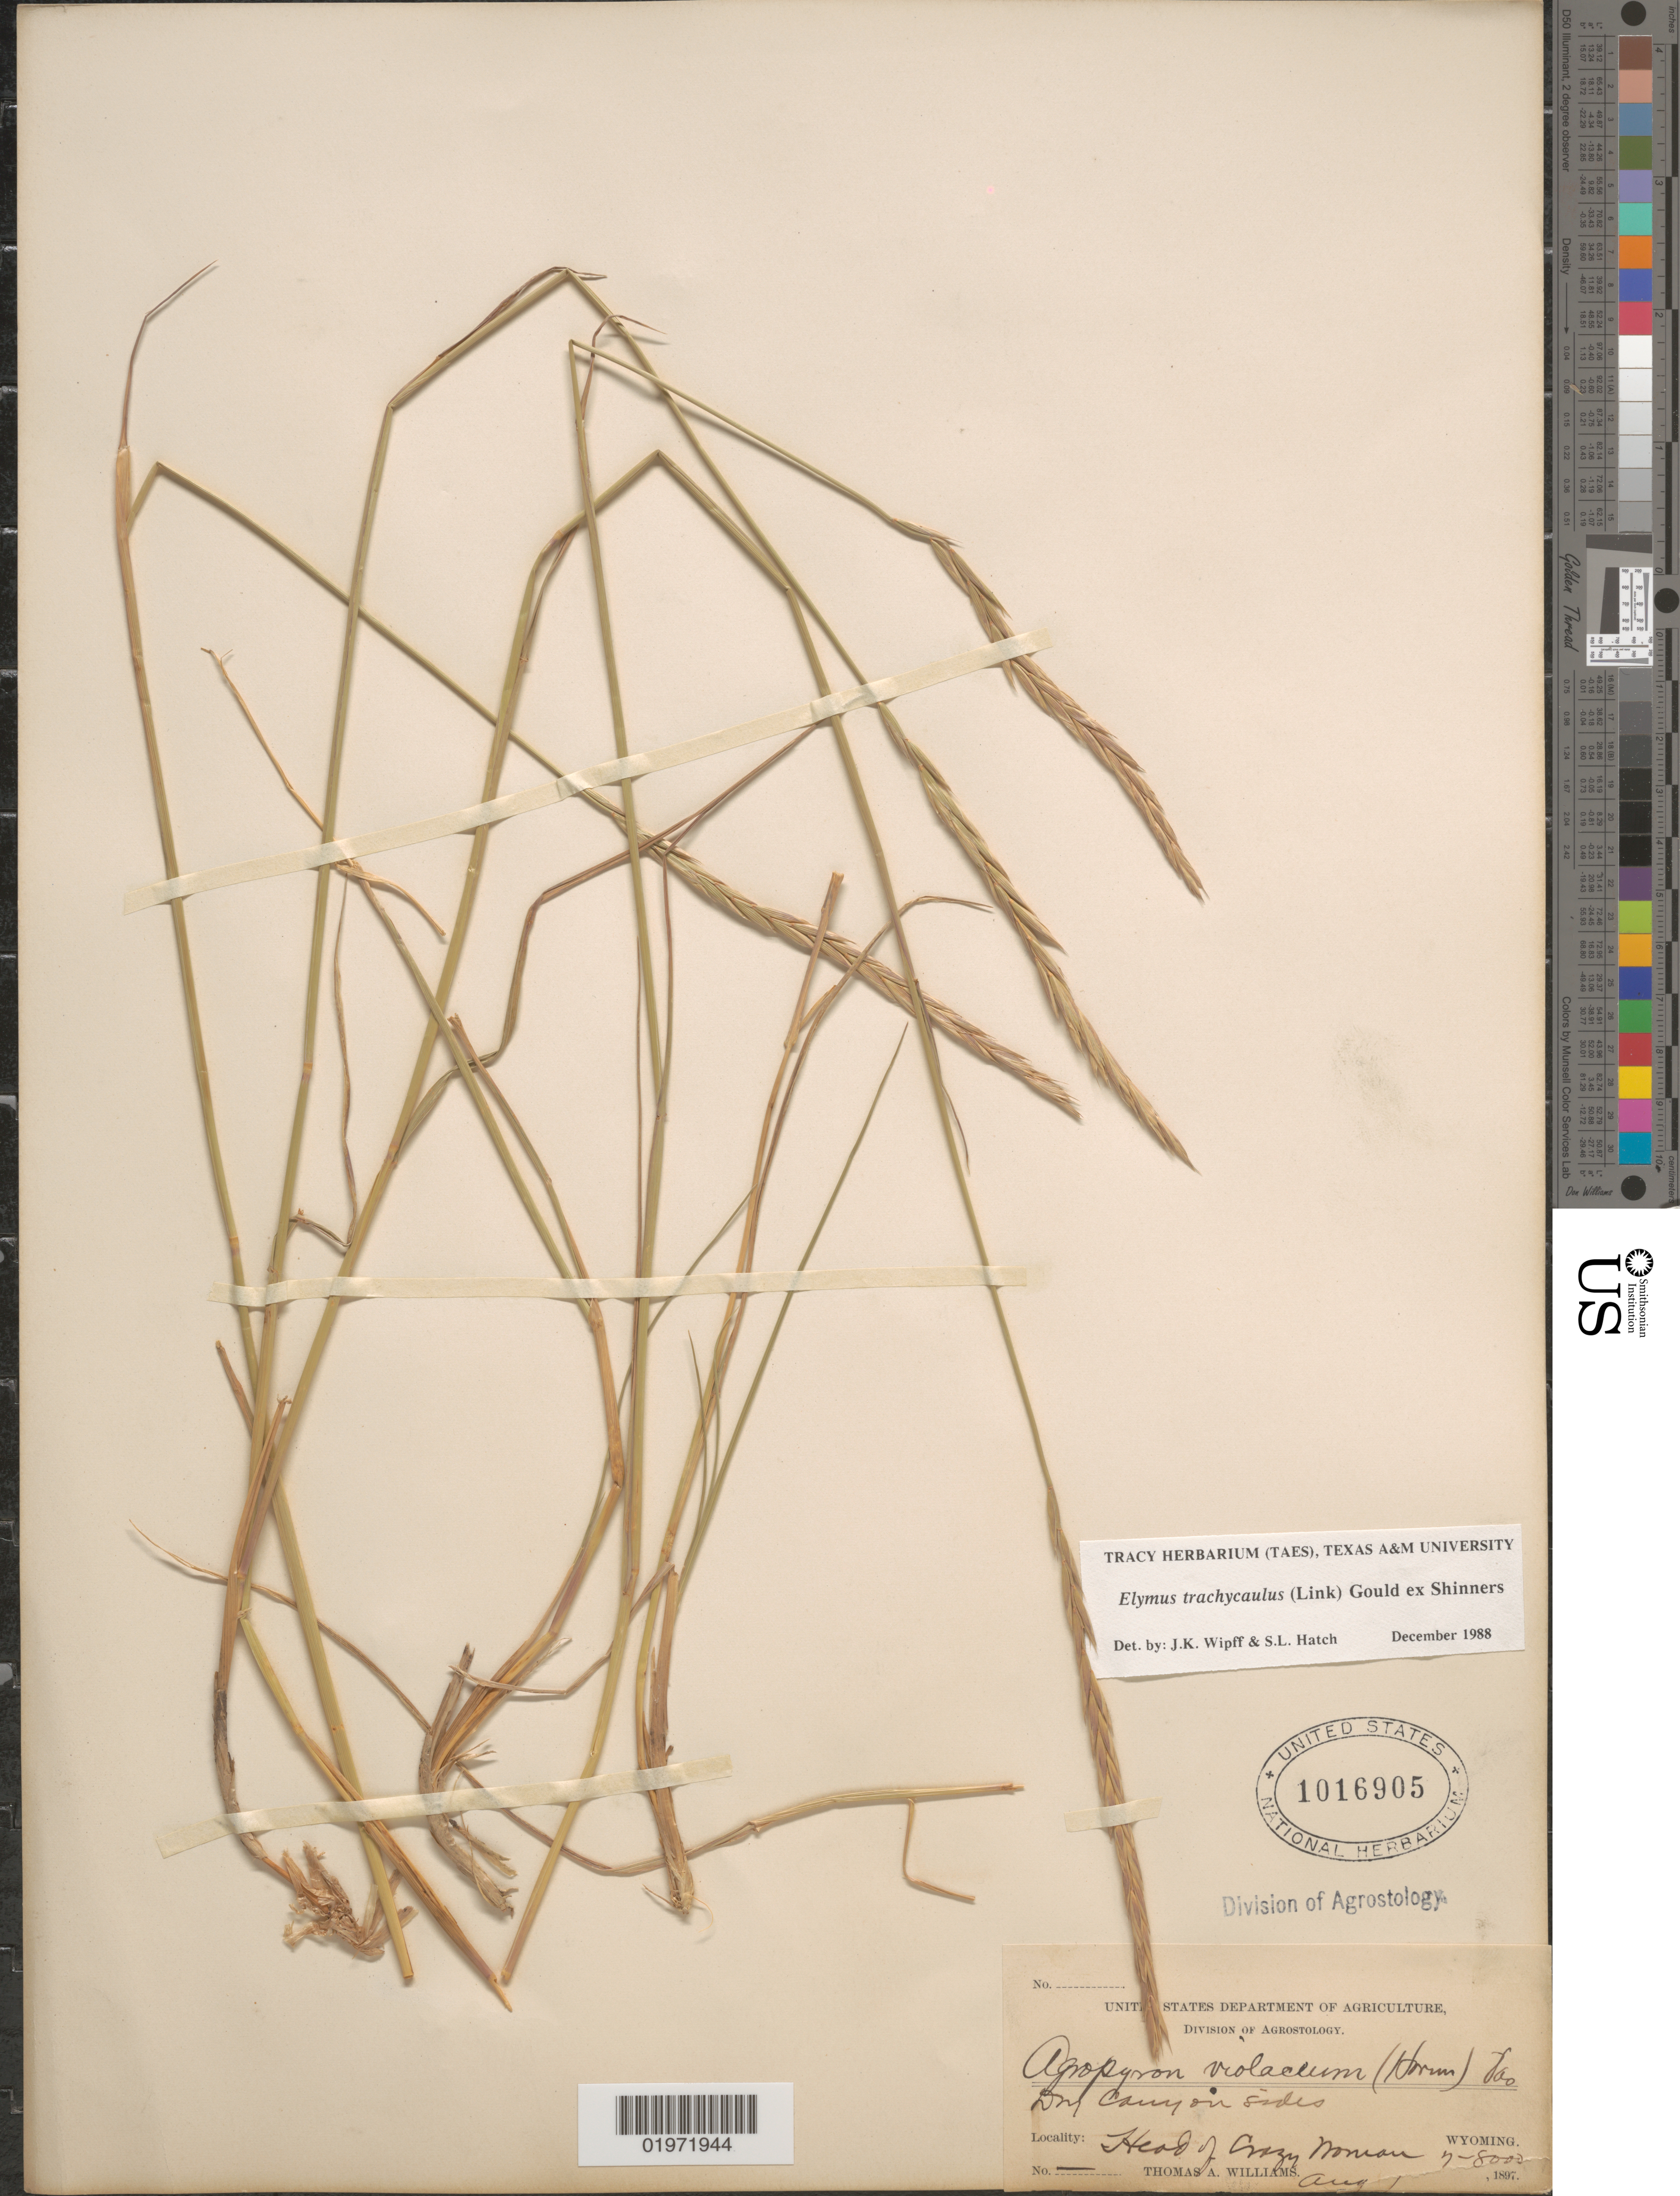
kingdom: Plantae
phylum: Tracheophyta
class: Liliopsida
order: Poales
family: Poaceae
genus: Elymus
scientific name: Elymus trachycaulus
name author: (Link) Gould ex Shinners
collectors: T. A. Williams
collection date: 1897-08-01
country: United States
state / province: Wyoming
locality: Head of Crazy Woman.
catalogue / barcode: US 1016905